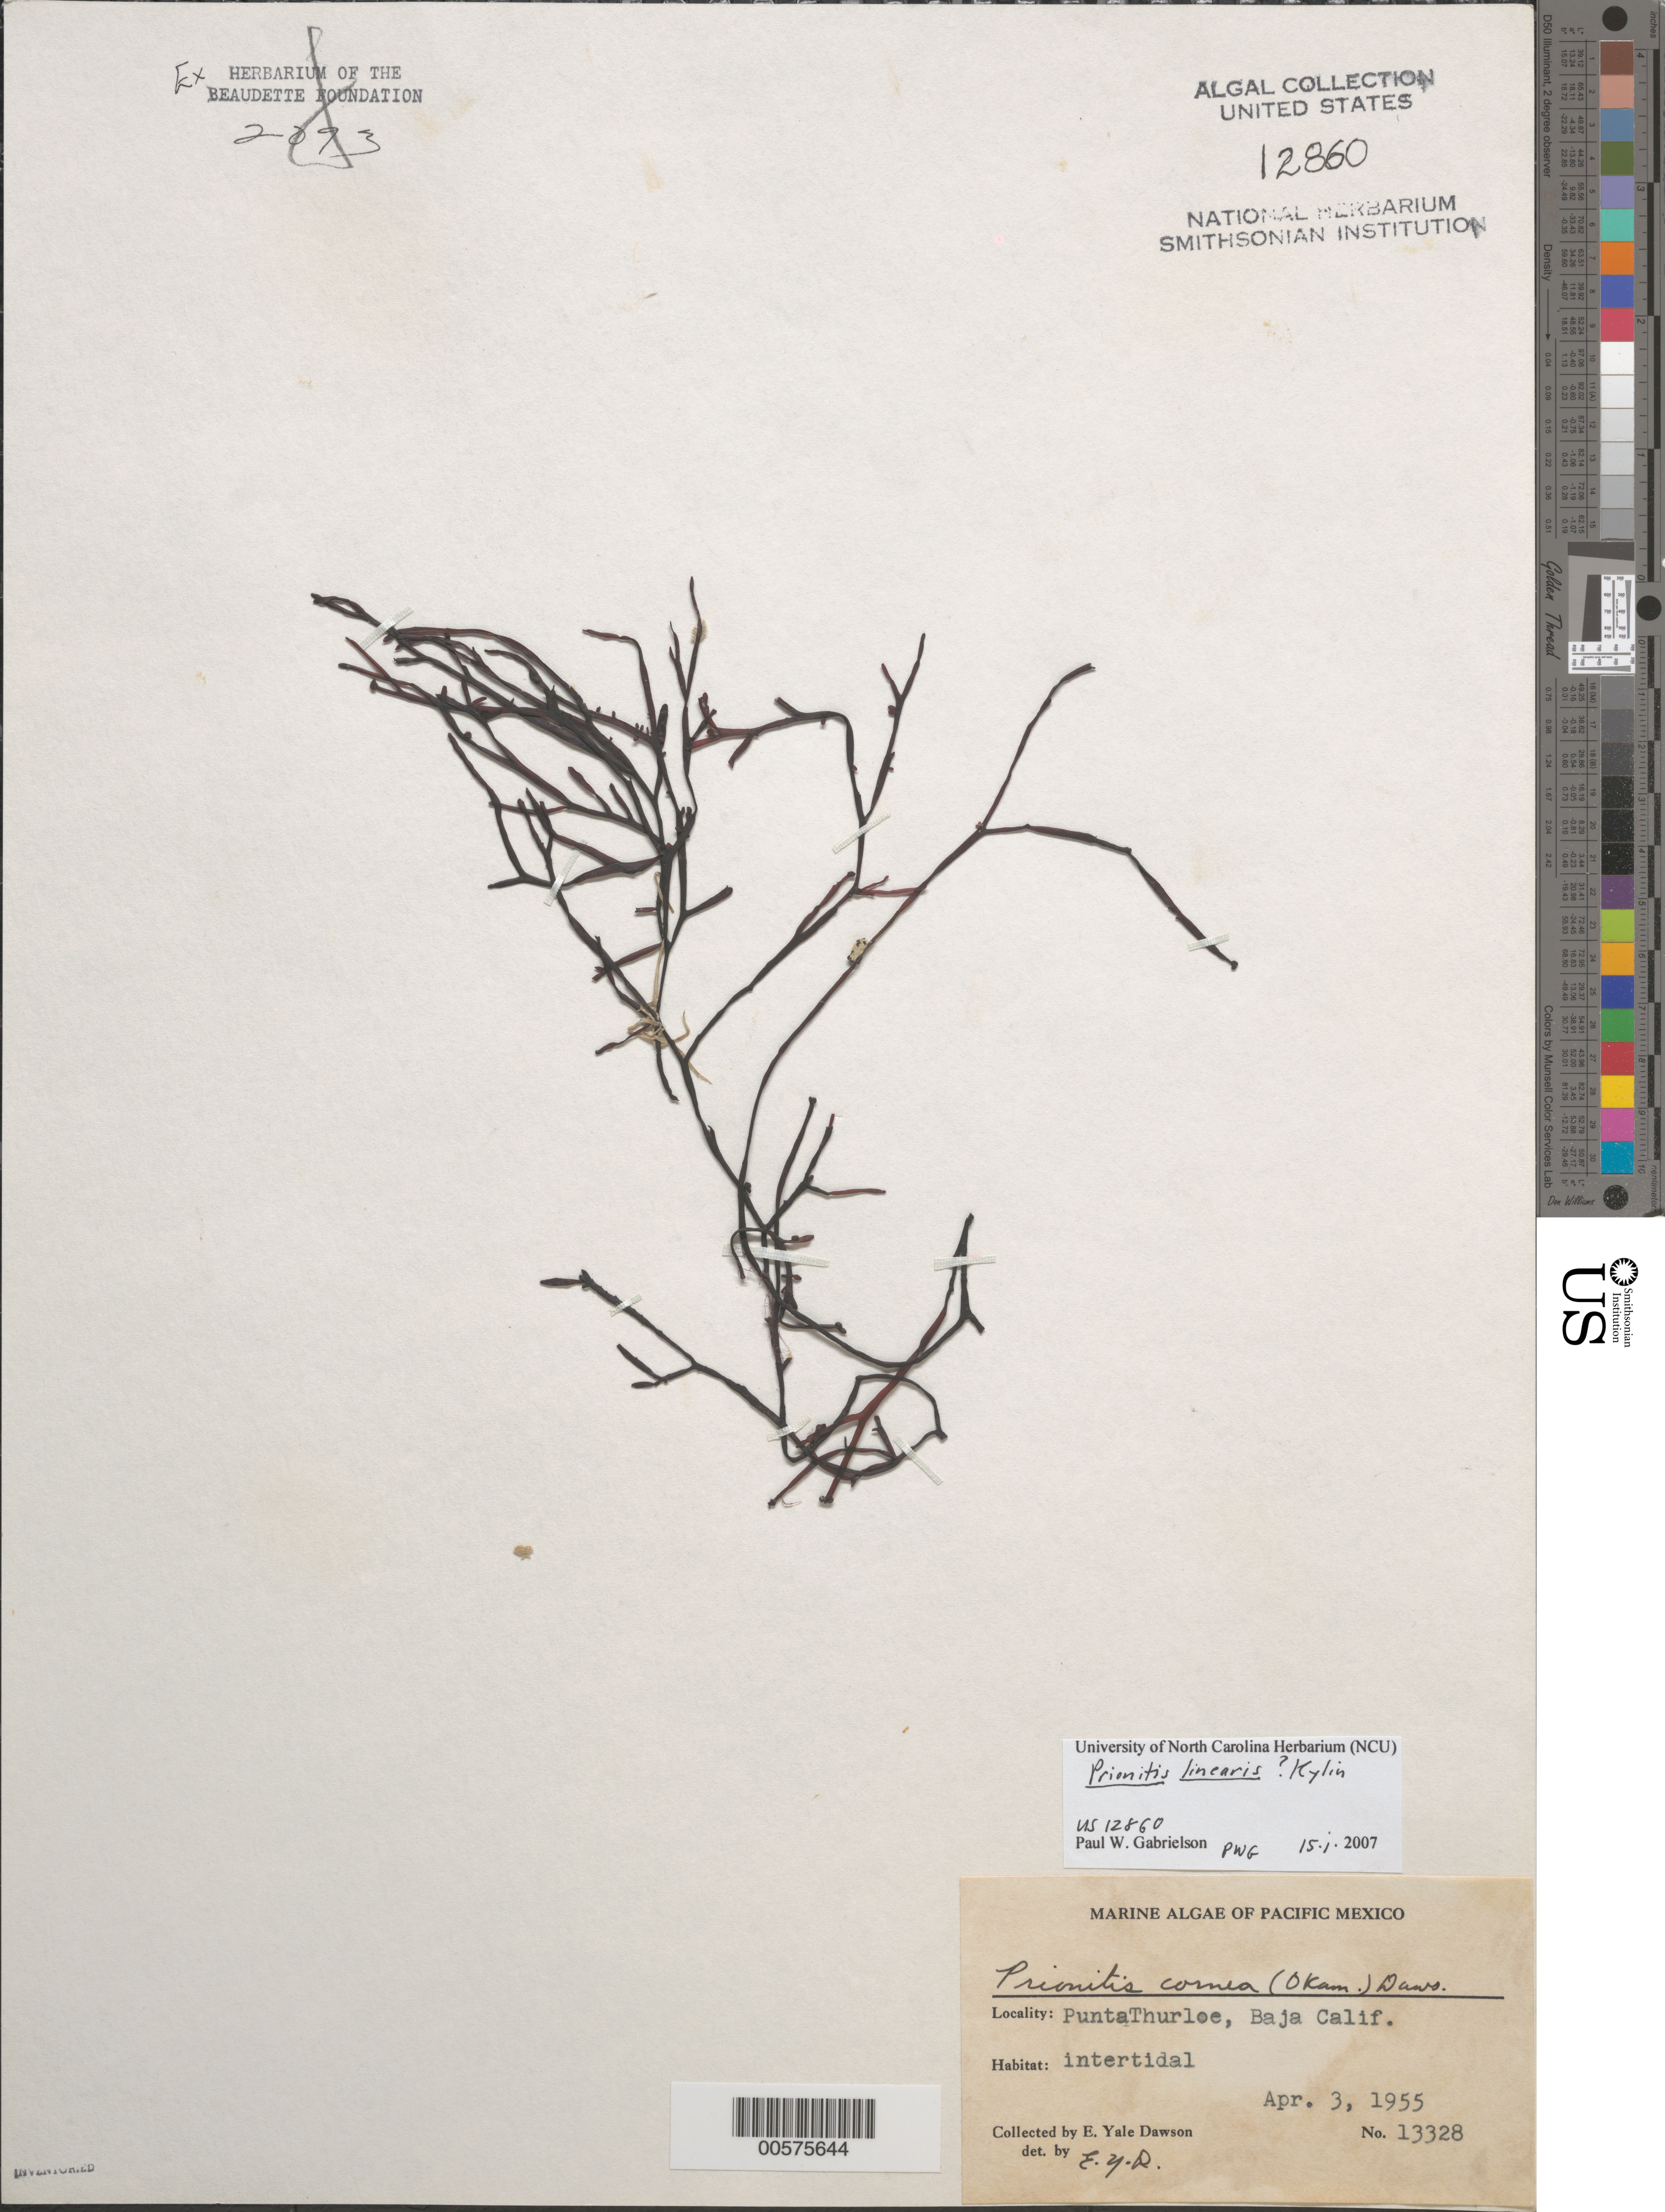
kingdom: Plantae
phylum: Rhodophyta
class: Florideophyceae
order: Cryptonemiales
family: Cryptonemiaceae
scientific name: Prionitis linearis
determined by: Gabrielson, P. W.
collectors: E. Y. Dawson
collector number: EYD 13328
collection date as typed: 03 Apr 1955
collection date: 1955-04-03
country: Mexico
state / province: Baja California Sur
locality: Punta Thurloe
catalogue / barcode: US 12860